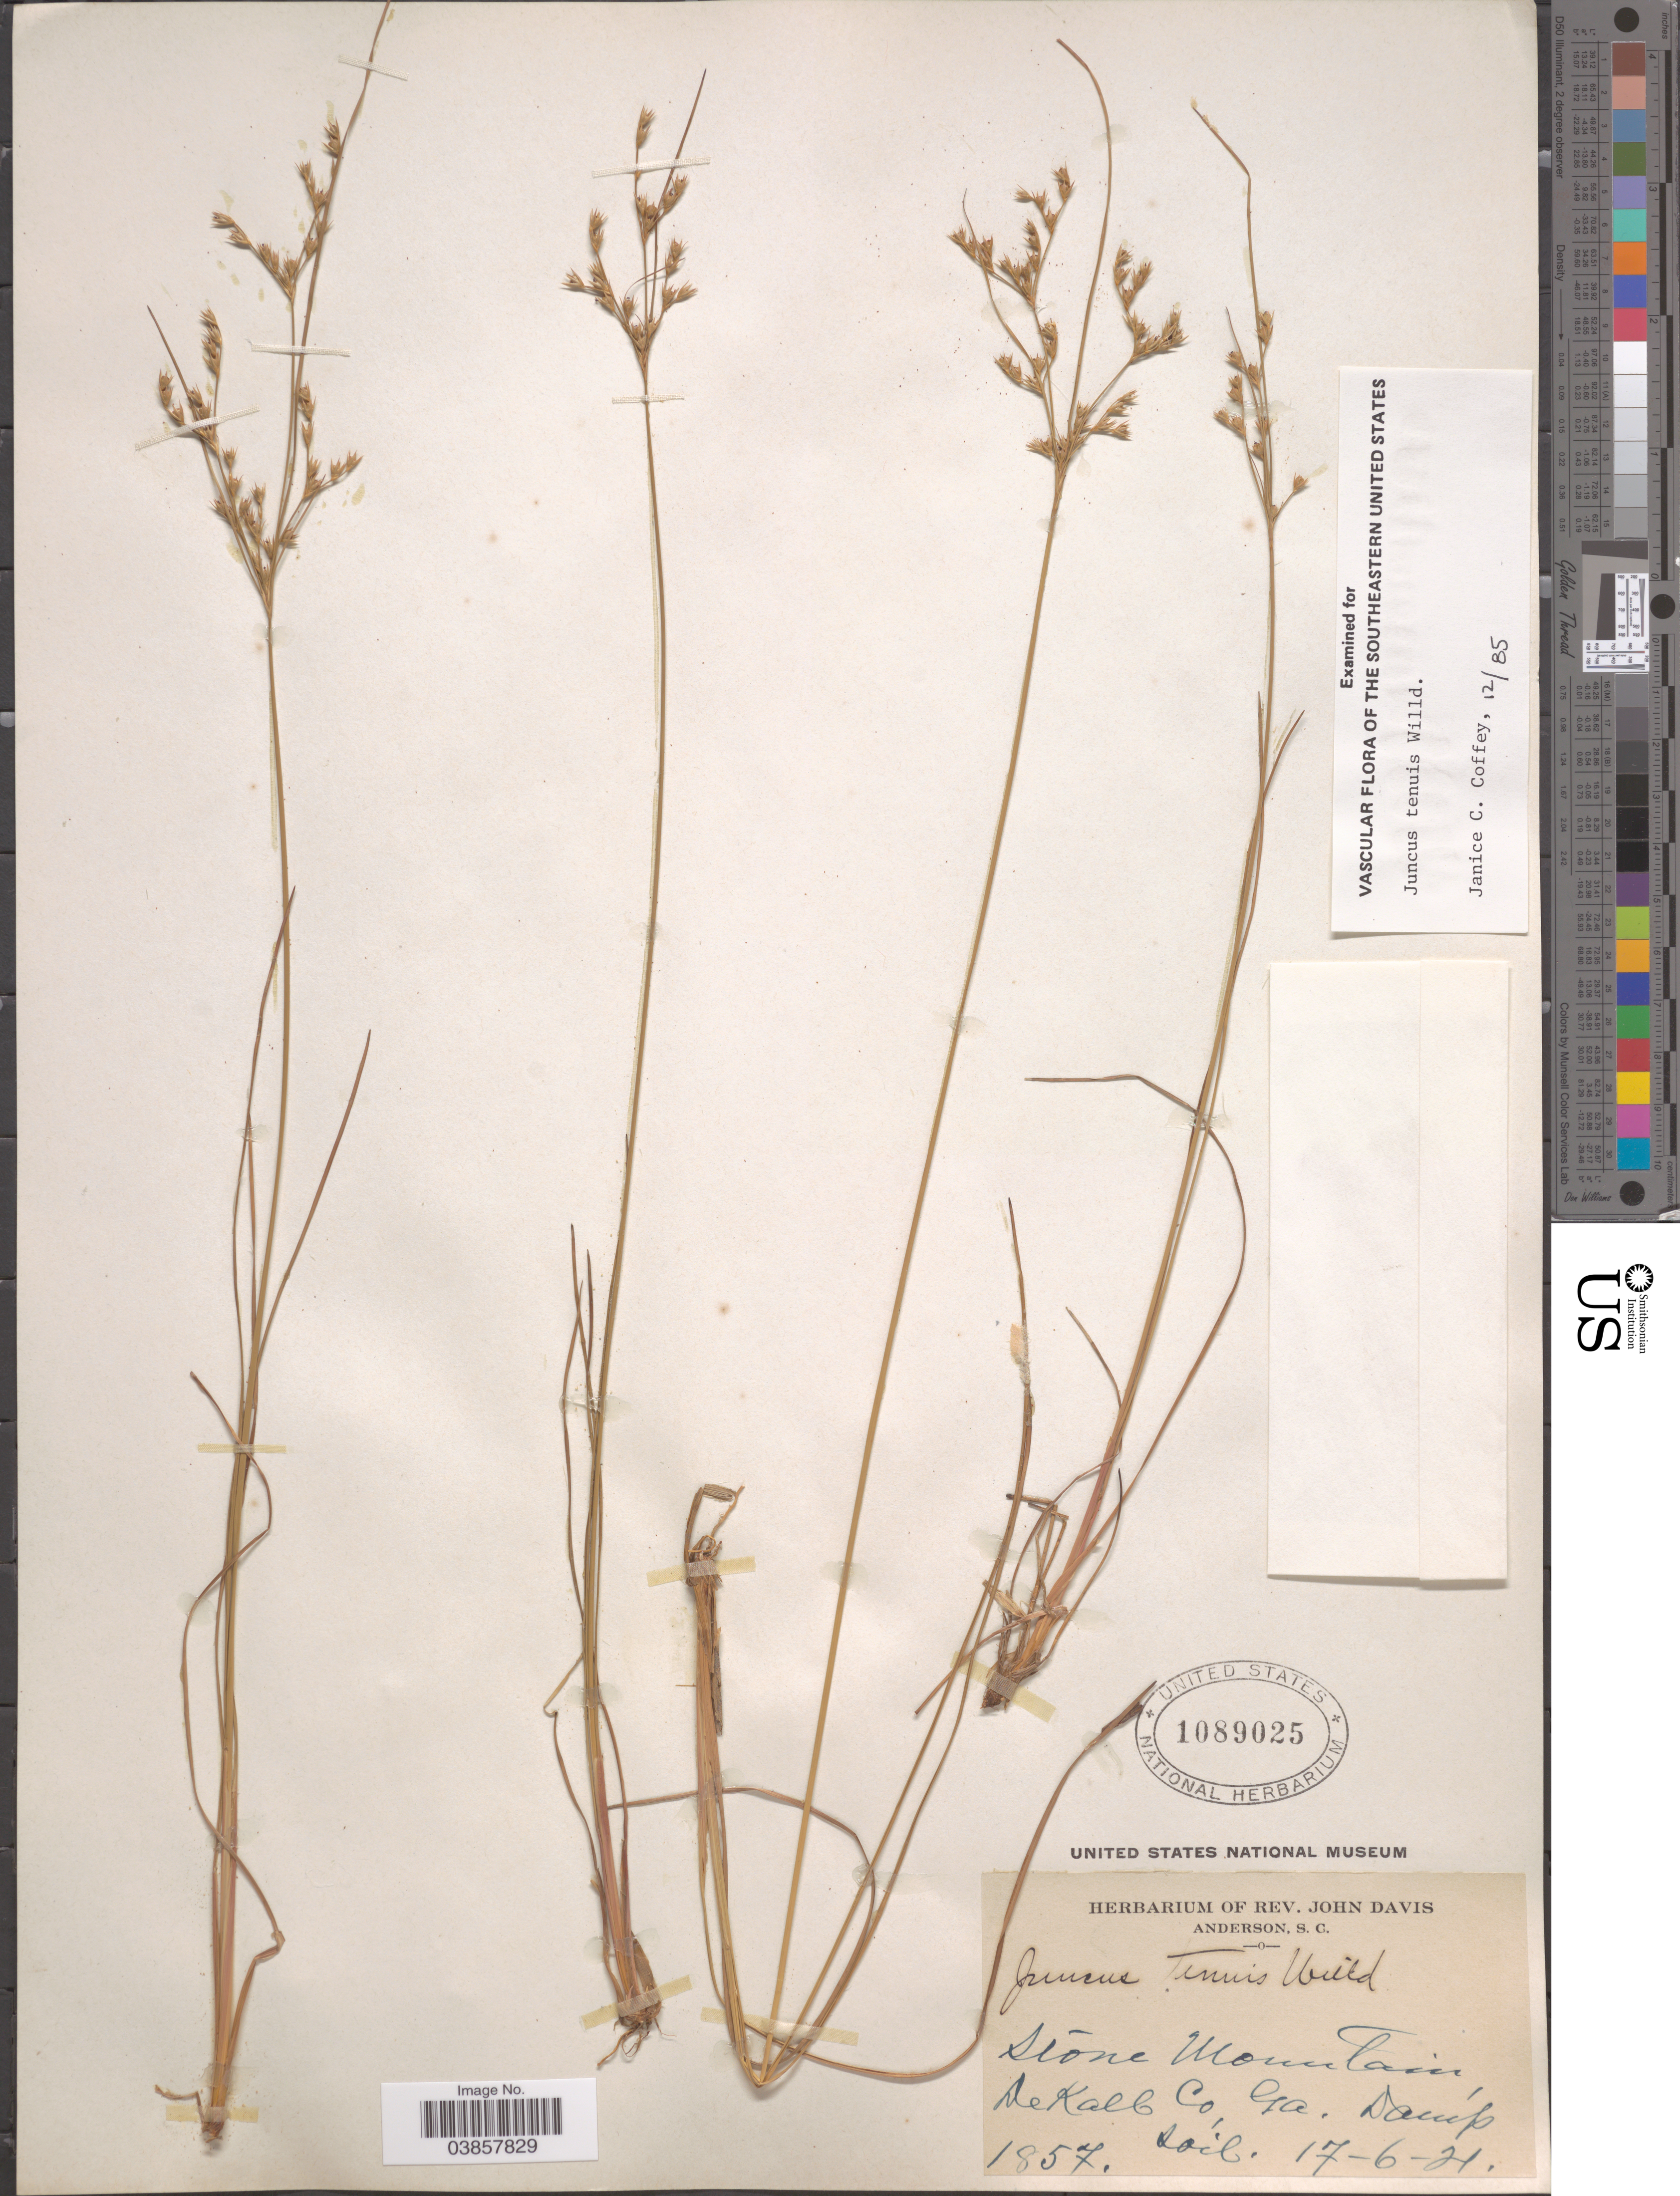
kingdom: Plantae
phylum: Tracheophyta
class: Liliopsida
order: Poales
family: Juncaceae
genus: Juncus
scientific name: Juncus tenuis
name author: Willd.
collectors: J. Davis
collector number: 1857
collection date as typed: Transcribed d/m/y: 17/6/21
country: United States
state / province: Georgia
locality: Stone Mountain, De Kalb Co.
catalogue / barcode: US 1089025